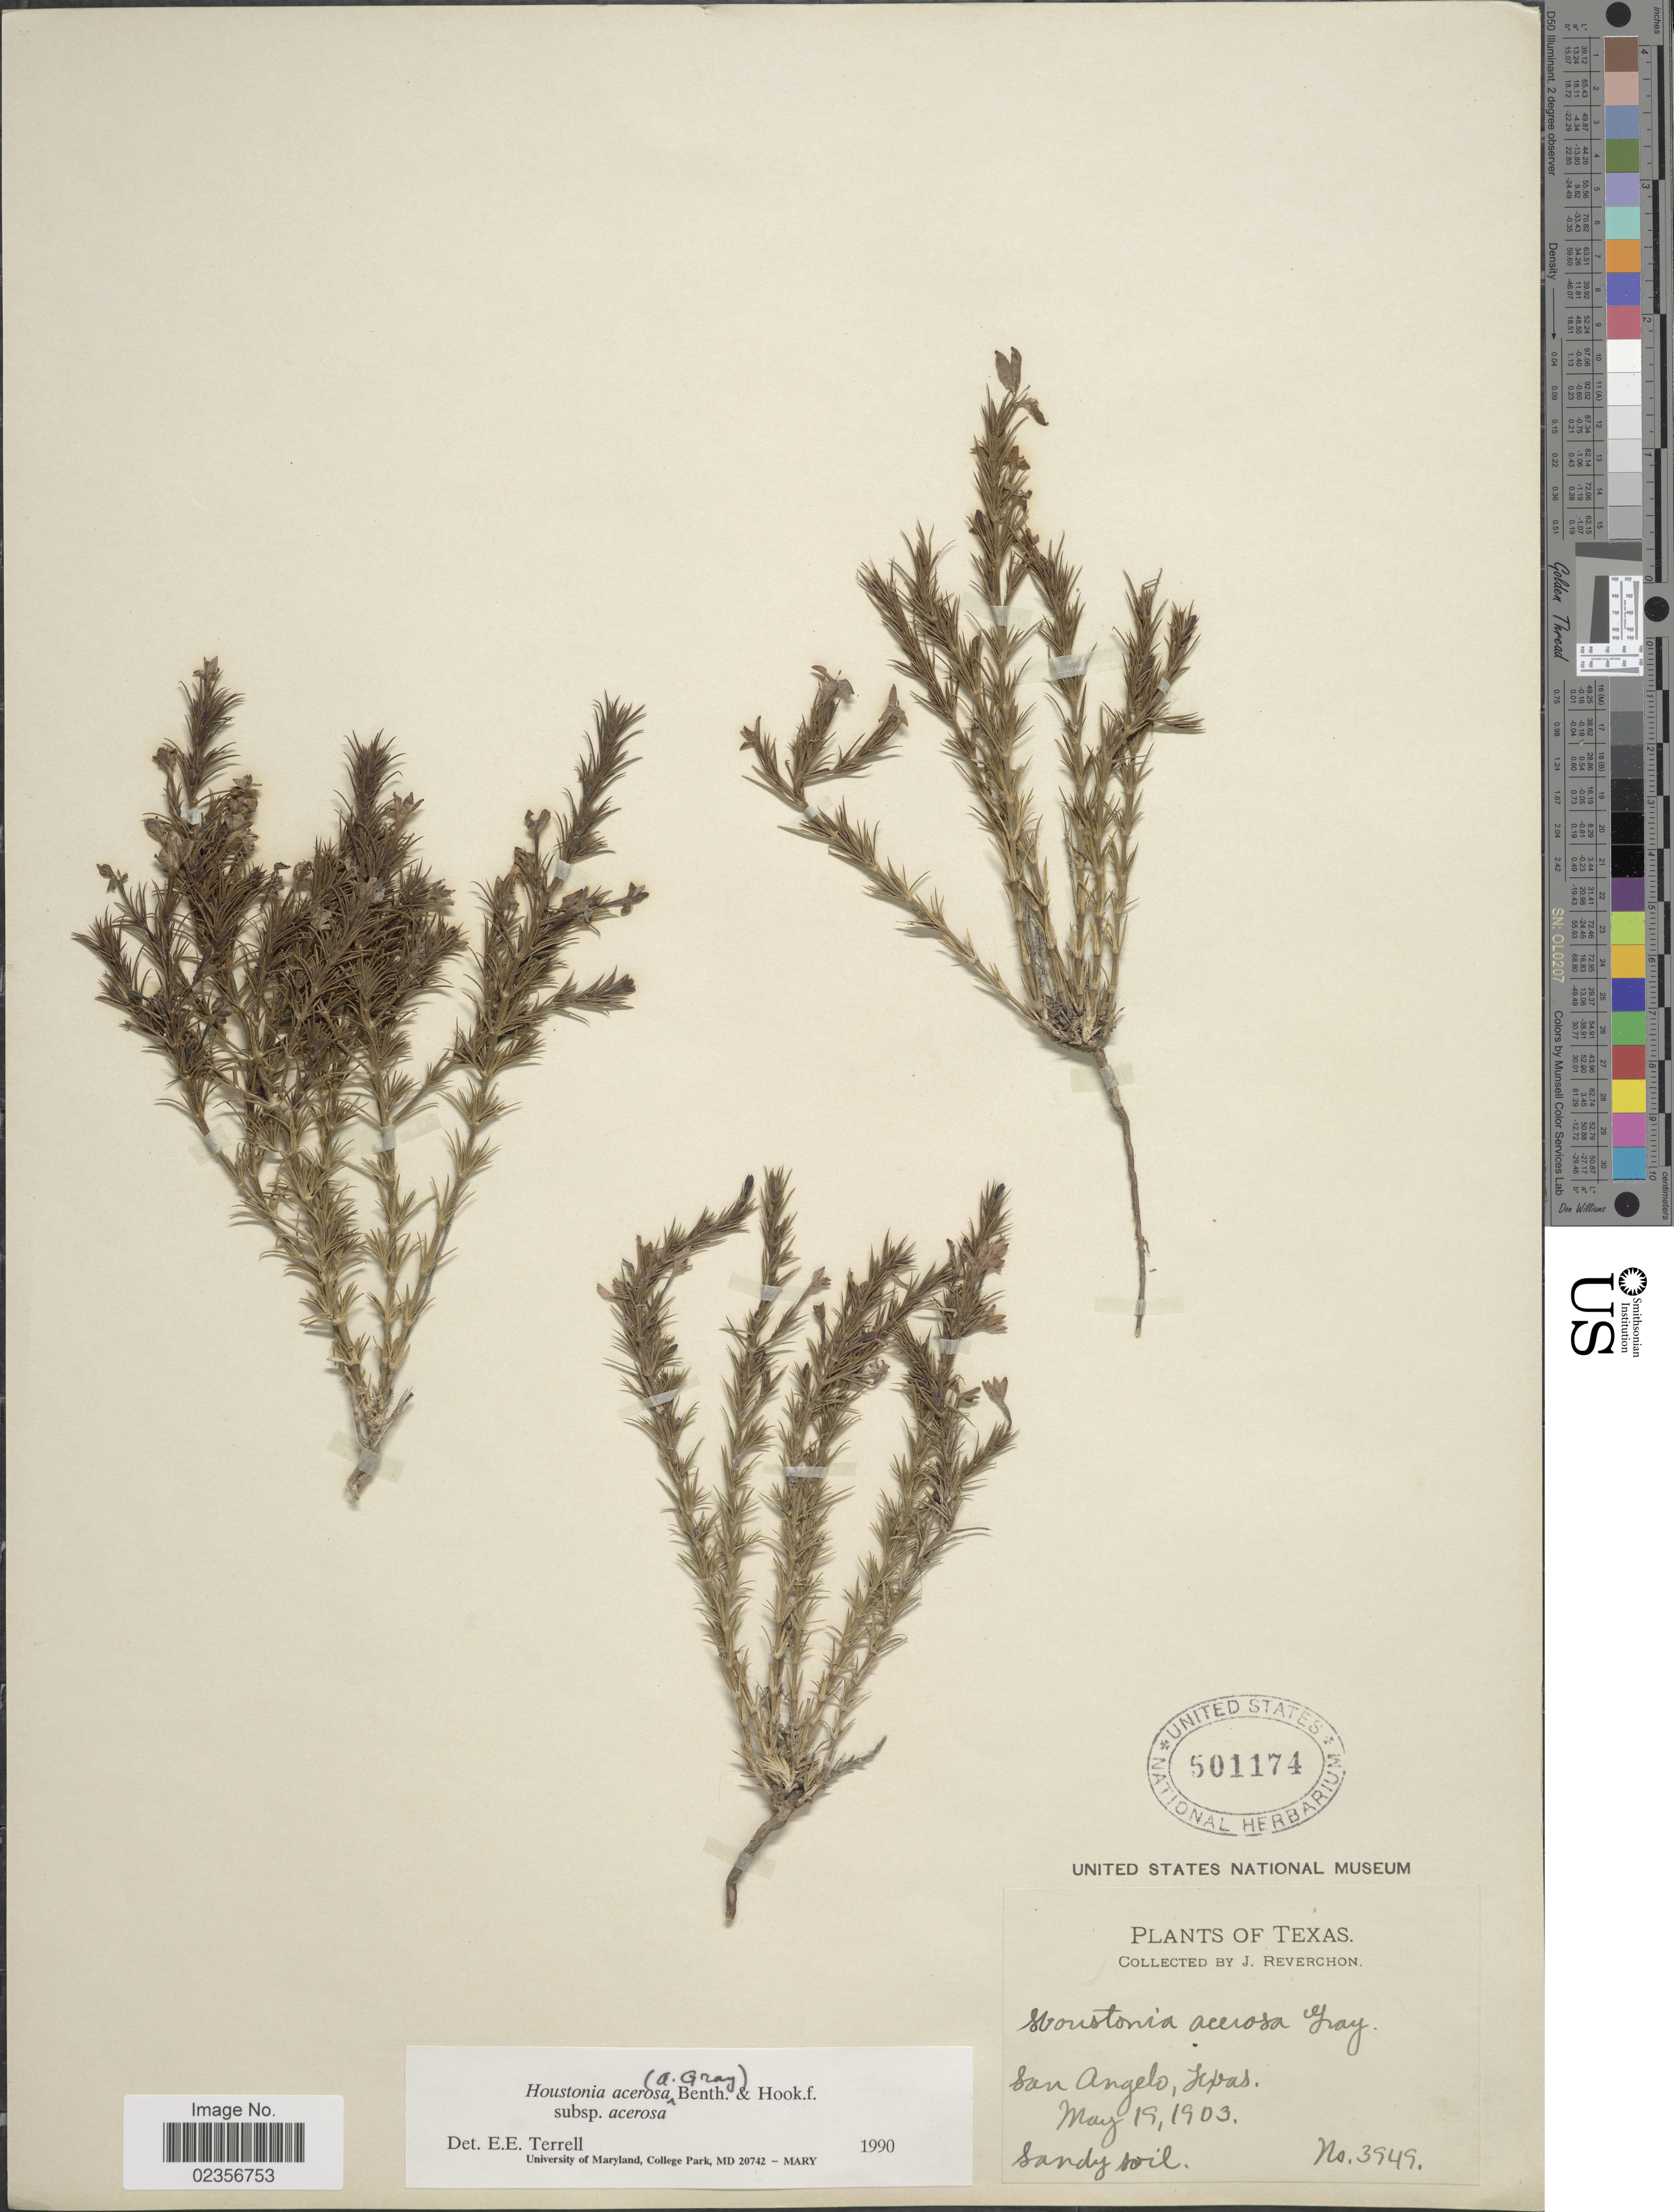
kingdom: Plantae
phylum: Tracheophyta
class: Magnoliopsida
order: Gentianales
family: Rubiaceae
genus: Houstonia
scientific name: Houstonia acerosa var. acerosa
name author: (A. Gray) Benth. & Hook. f.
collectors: J. Reverchon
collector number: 3949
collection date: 1903-05-19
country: United States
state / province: Texas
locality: San Angelo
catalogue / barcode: US 501174